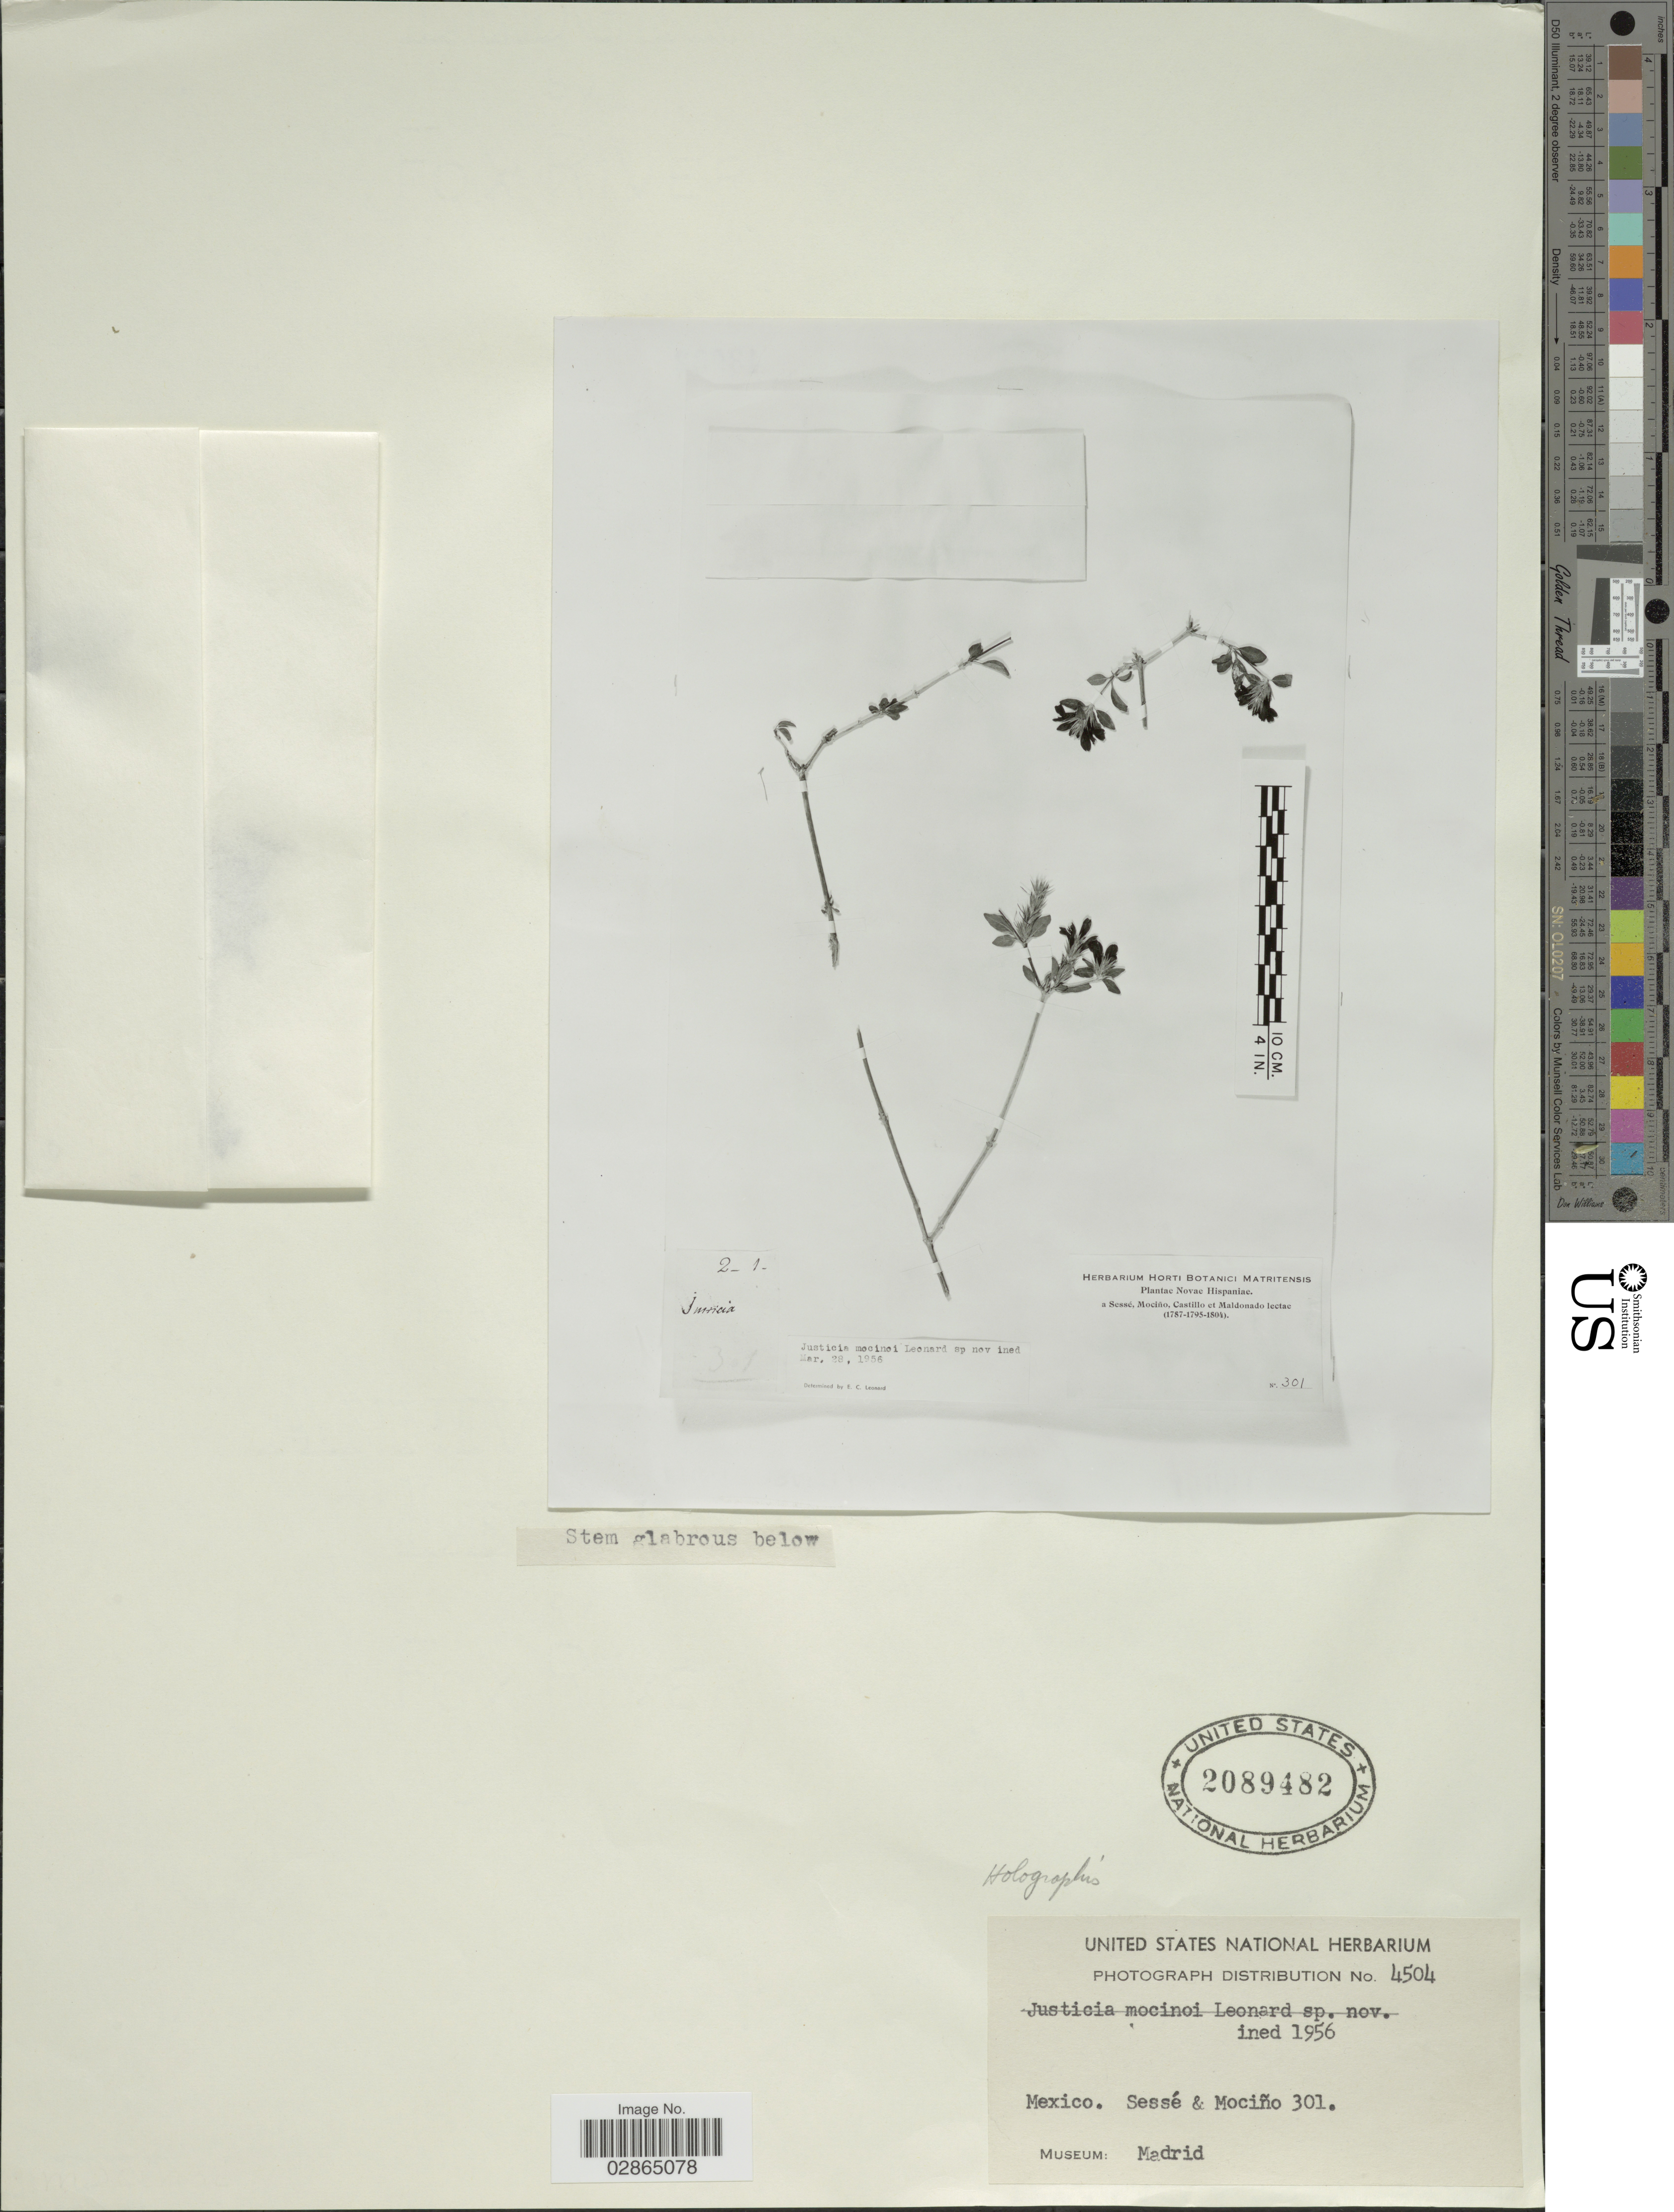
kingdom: Plantae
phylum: Tracheophyta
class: Magnoliopsida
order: Lamiales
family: Acanthaceae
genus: Holographis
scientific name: Holographis pallida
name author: Leonard & Gentry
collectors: Sessé, -- & Mociño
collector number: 301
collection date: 1956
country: Mexico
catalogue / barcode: US 2089482